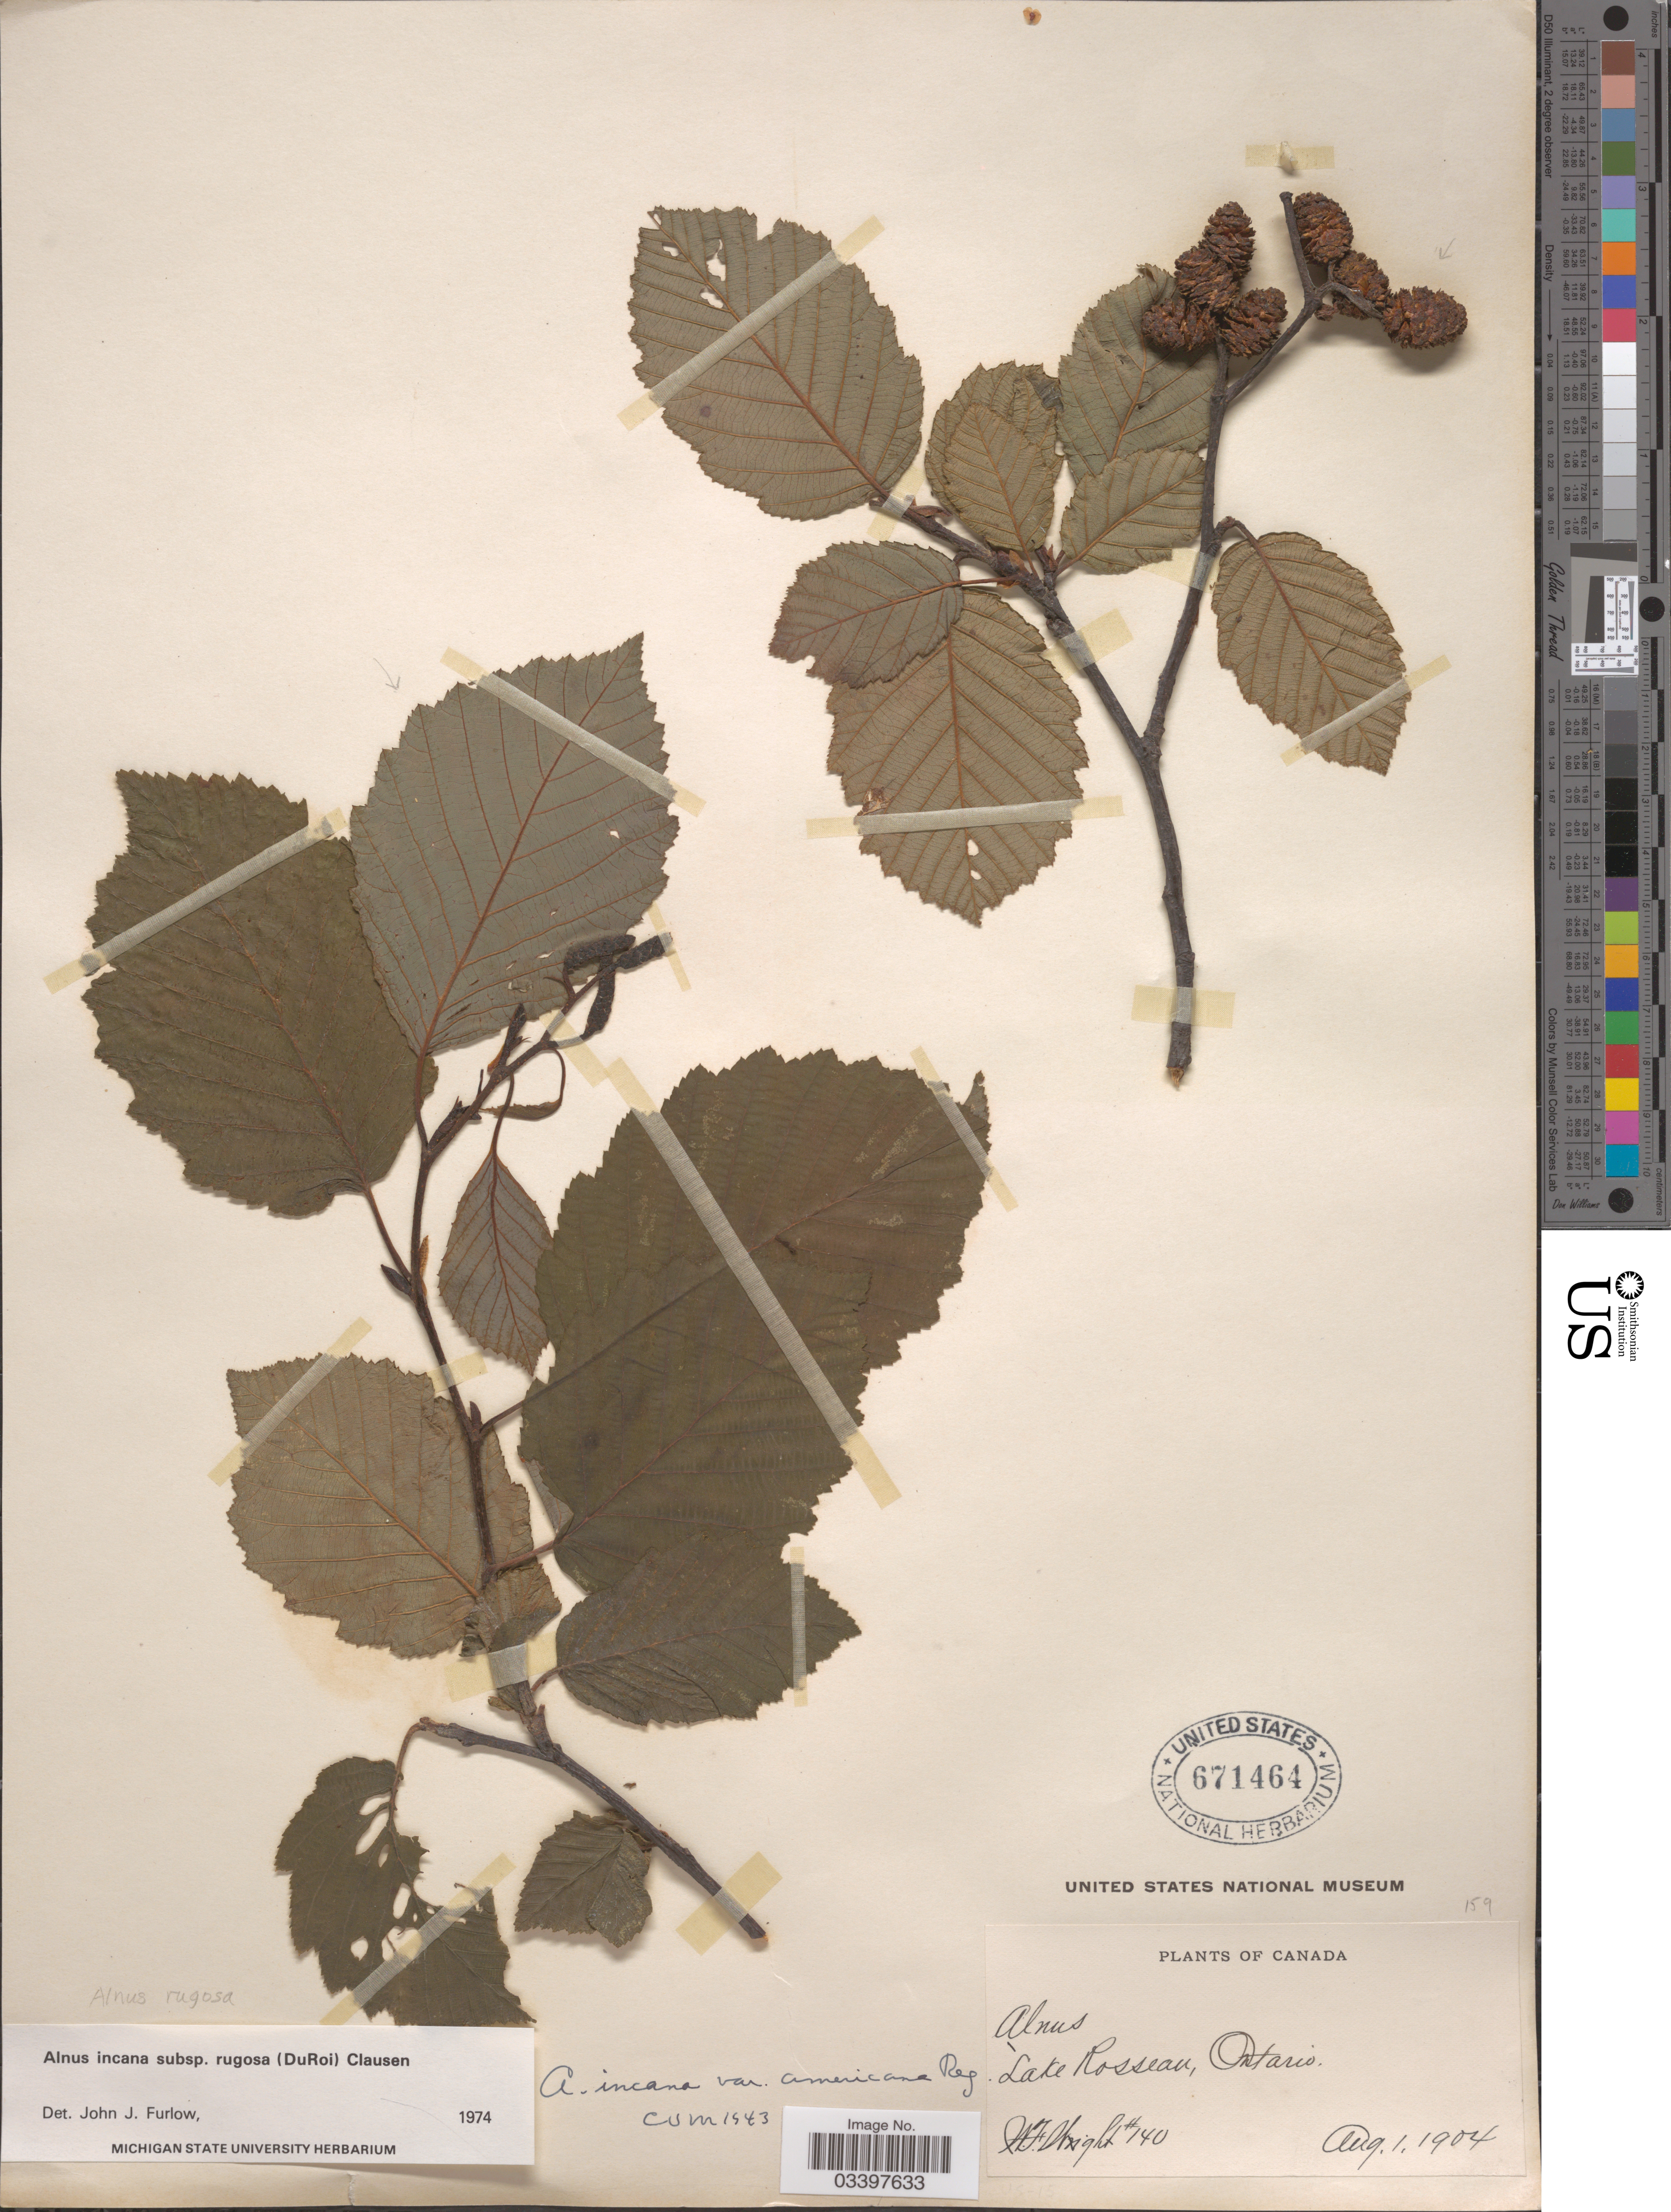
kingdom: Plantae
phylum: Tracheophyta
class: Magnoliopsida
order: Fagales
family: Betulaceae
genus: Alnus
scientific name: Alnus incana subsp. rugosa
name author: (Du Roi) R.T. Clausen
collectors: W. F. Wright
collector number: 140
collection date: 1904-08-01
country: Canada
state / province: Ontario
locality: Lake Rosseau.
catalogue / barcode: US 671464